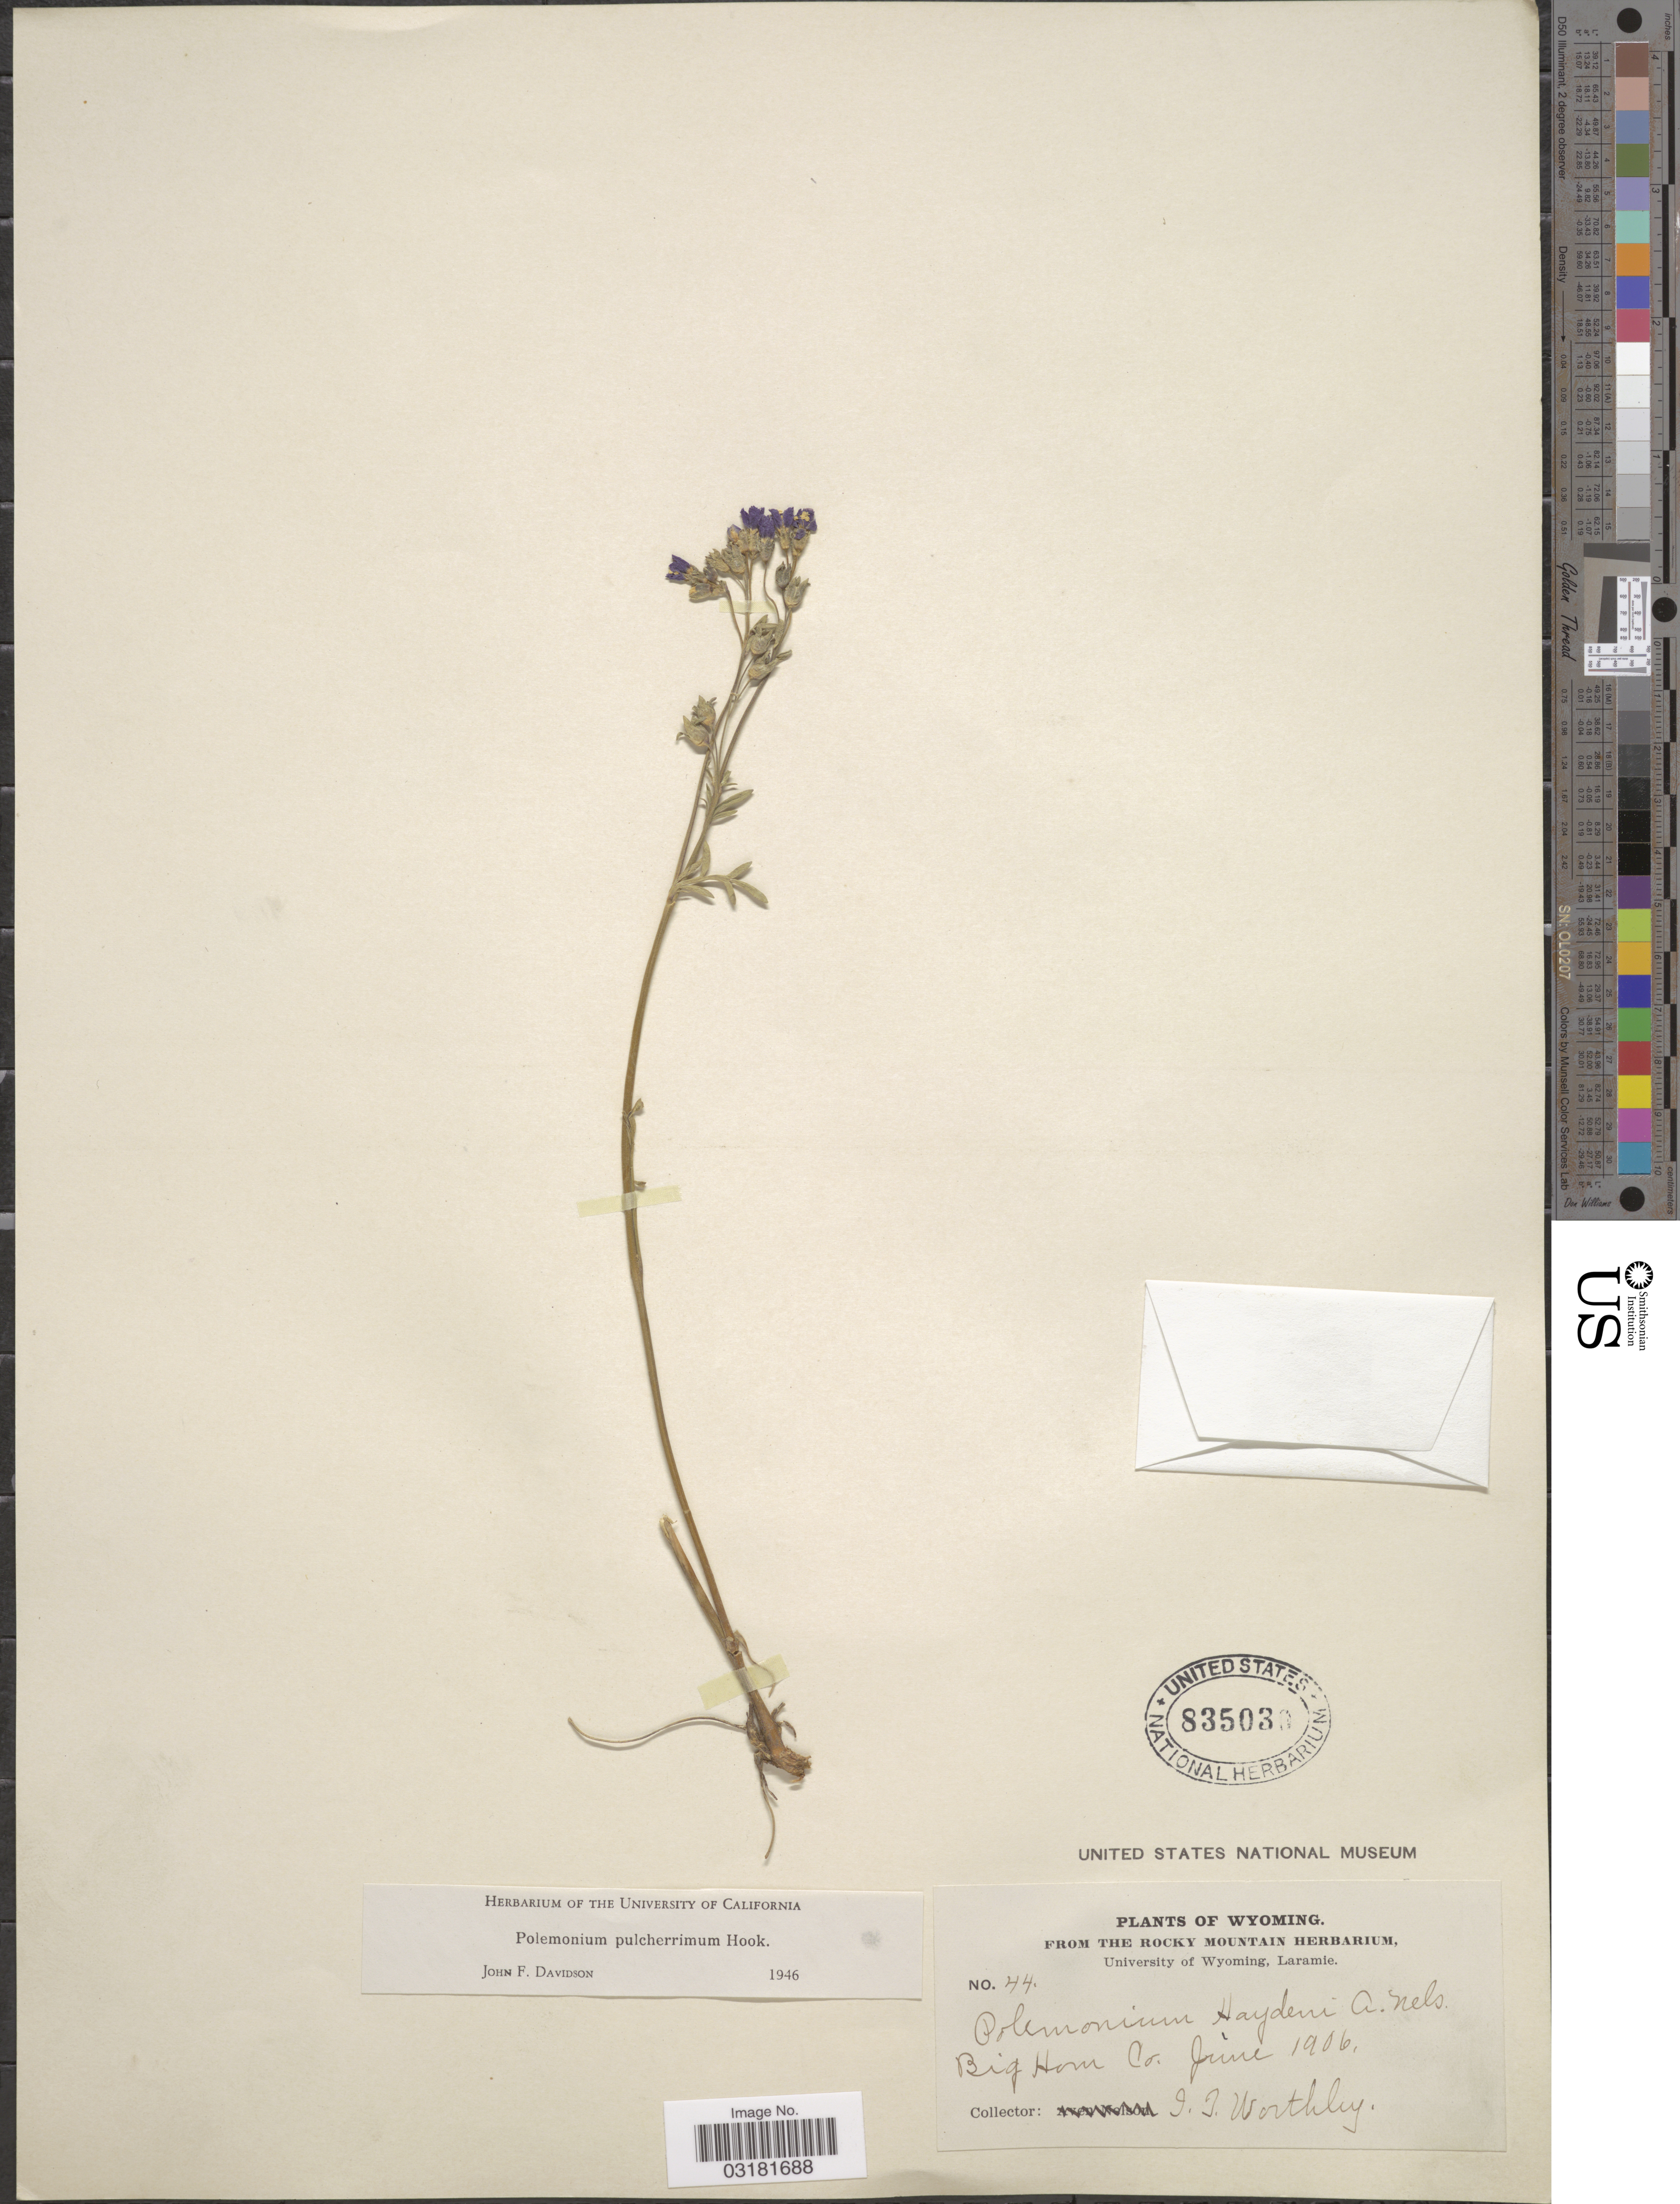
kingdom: Plantae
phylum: Tracheophyta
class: Magnoliopsida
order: Ericales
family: Polemoniaceae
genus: Polemonium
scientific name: Polemonium pulcherrimum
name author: Hook.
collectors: I. Worthley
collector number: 44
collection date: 1906-06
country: United States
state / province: Wyoming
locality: Big Horn Co.